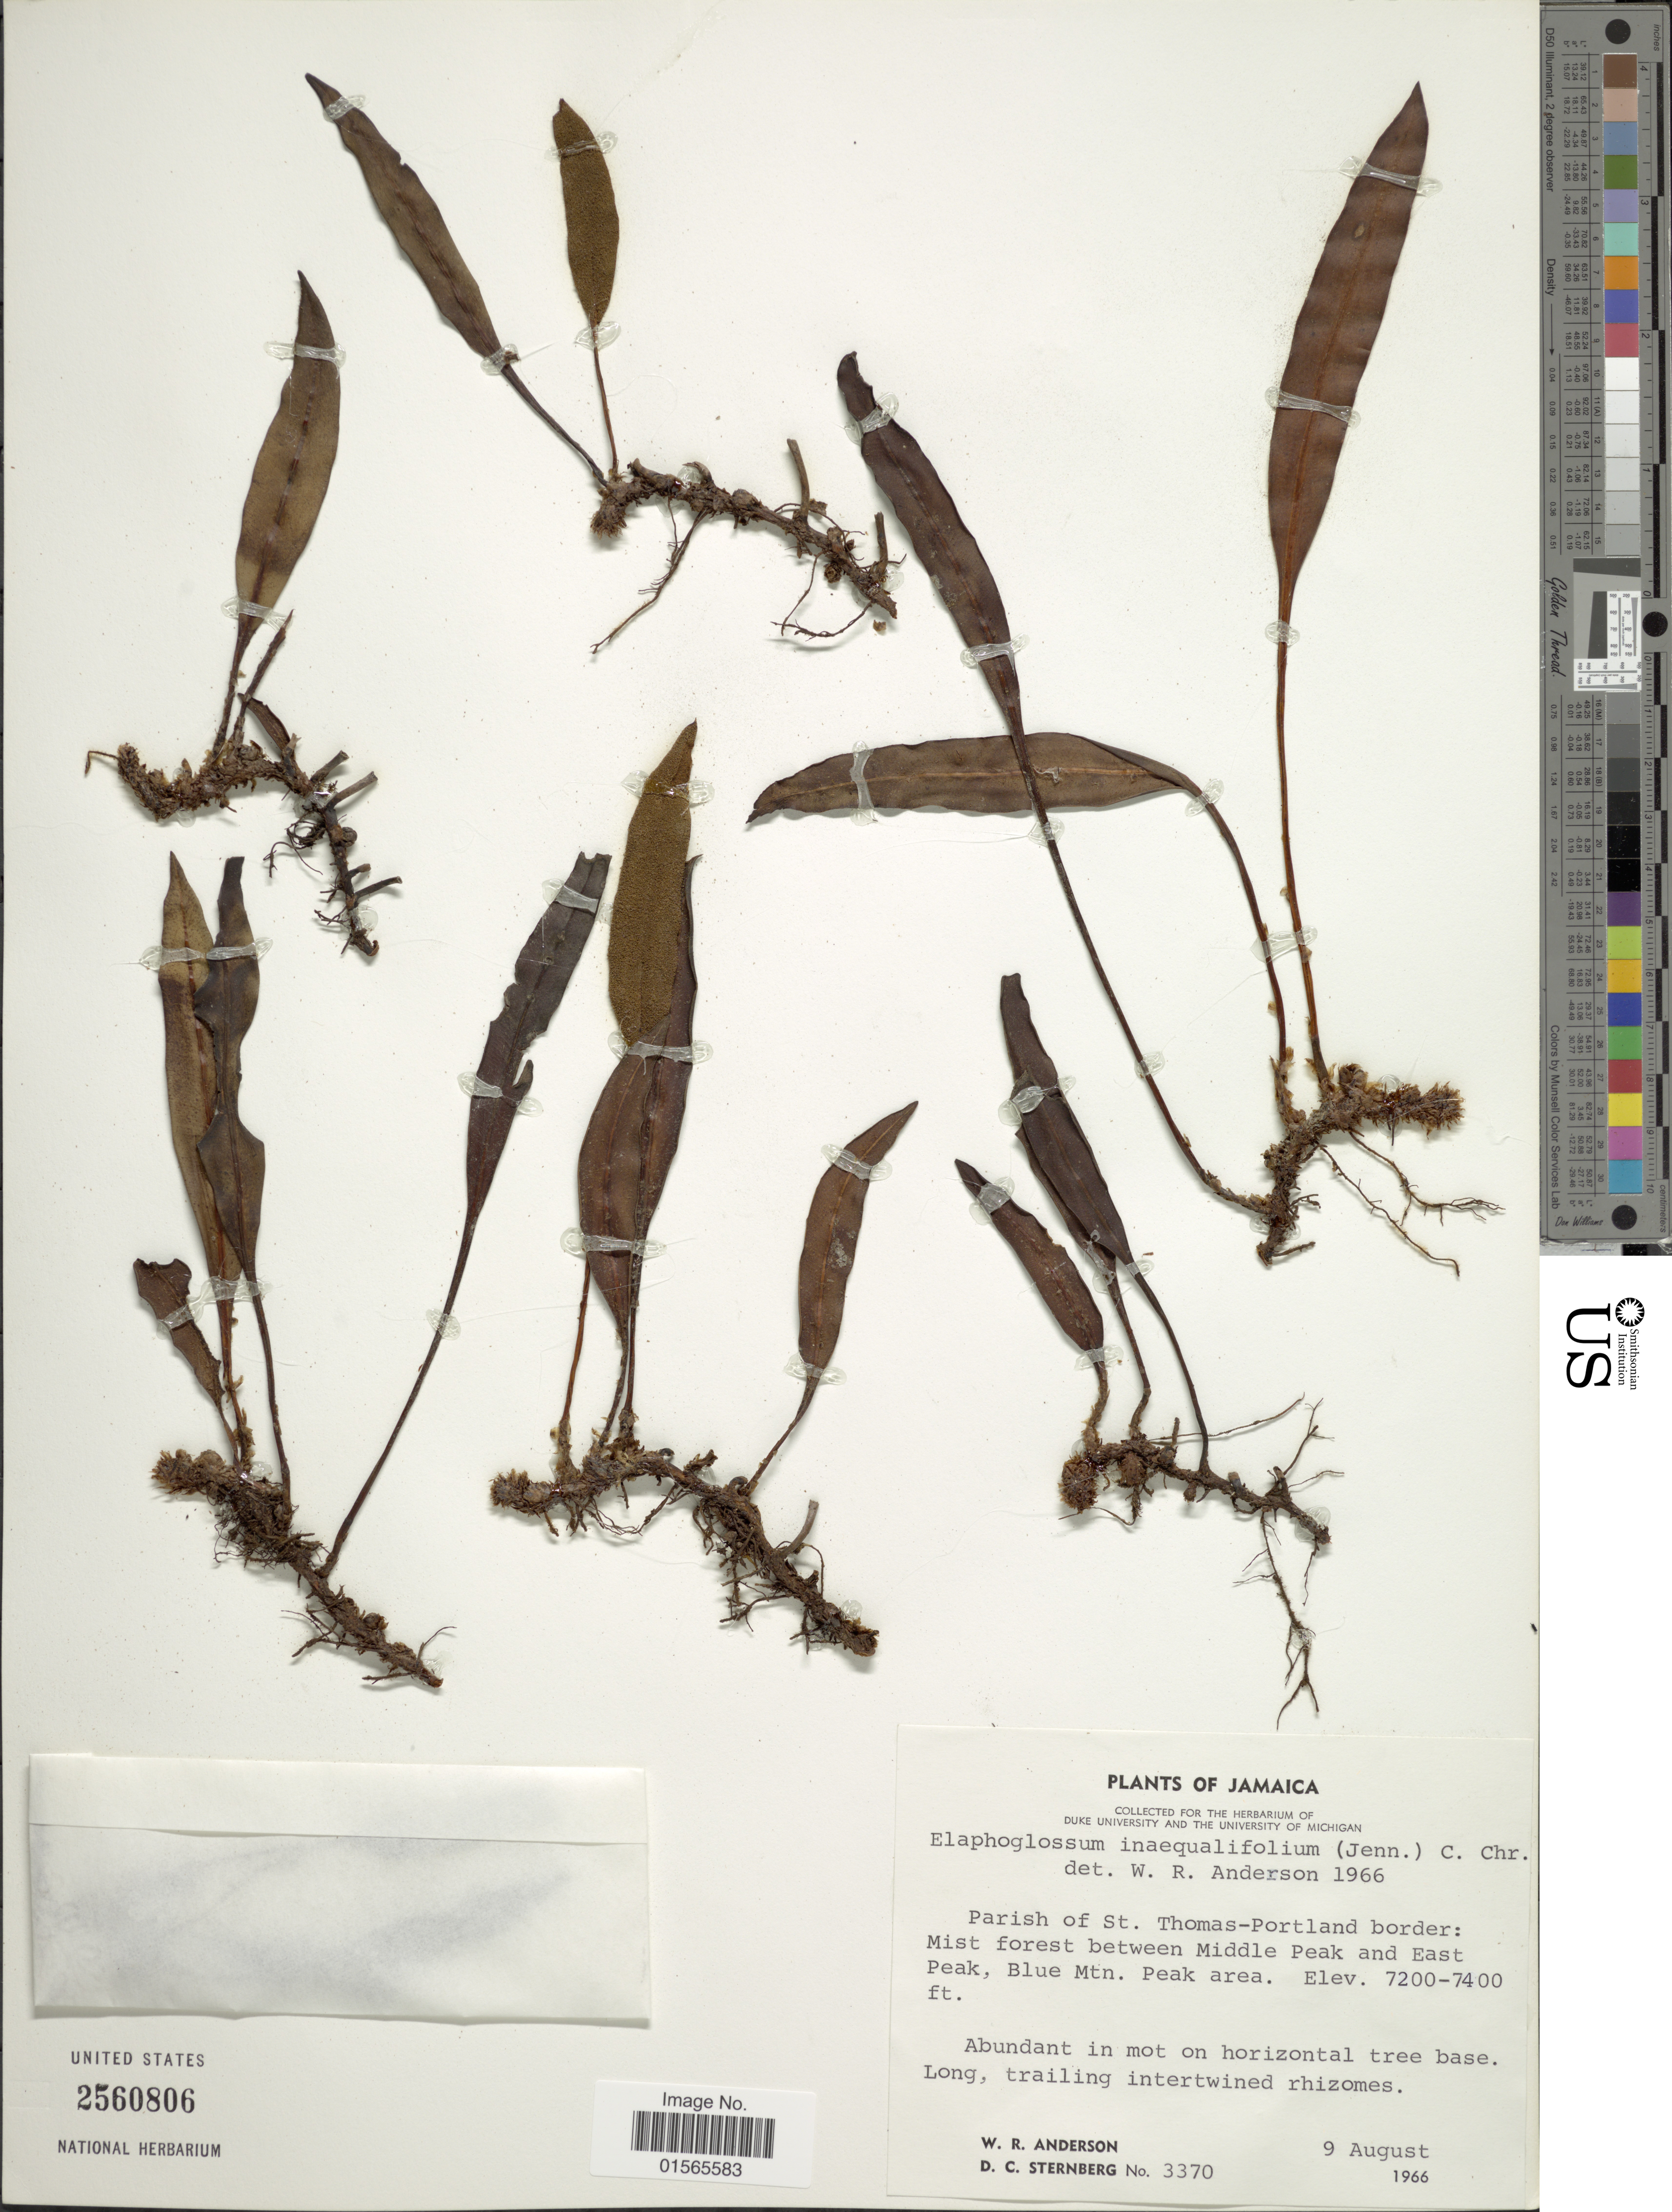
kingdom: Plantae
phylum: Tracheophyta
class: Polypodiopsida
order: Polypodiales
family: Dryopteridaceae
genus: Elaphoglossum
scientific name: Elaphoglossum inaequalifolium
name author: (Jenman) C. Chr.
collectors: W. Anderson & D. Sternberg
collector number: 3370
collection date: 1966-08-09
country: Jamaica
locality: Parish of St. Thomas-Portland border: Mist forest between Middle Peak and East Peak, Blue Mountain Peak area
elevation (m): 2195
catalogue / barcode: US 2560806